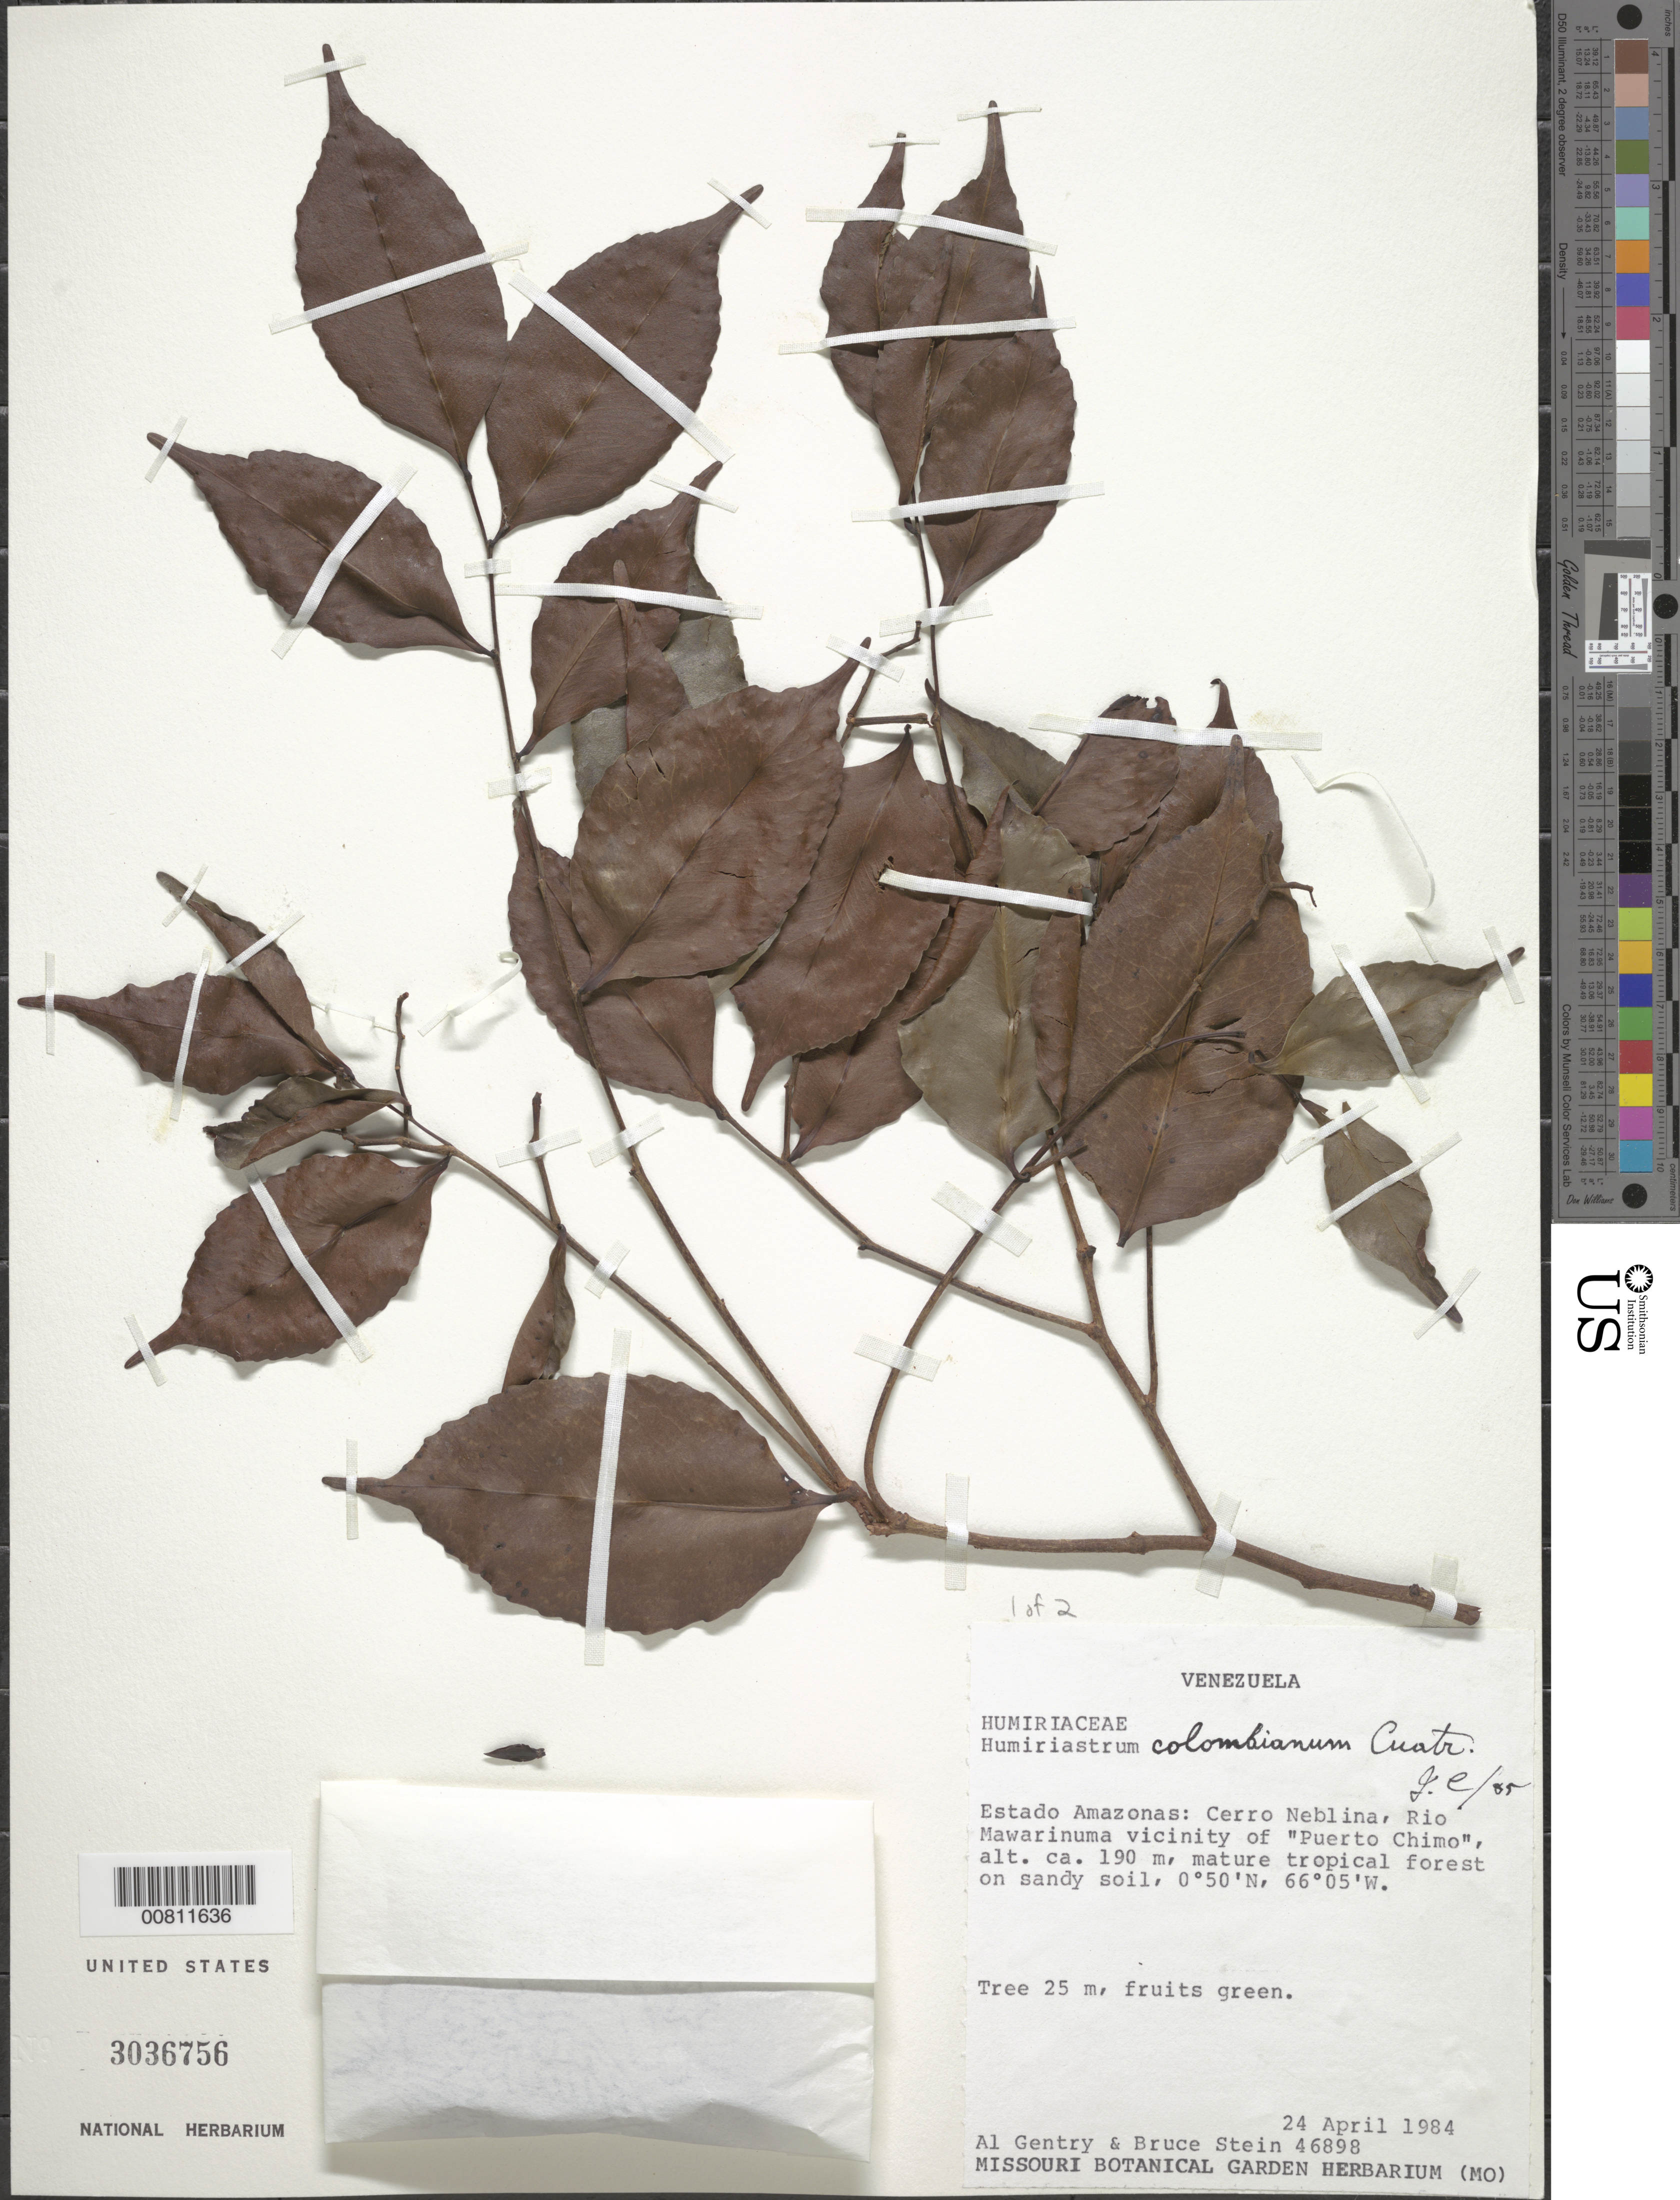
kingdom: Plantae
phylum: Tracheophyta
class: Magnoliopsida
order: Malpighiales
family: Humiriaceae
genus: Humiriastrum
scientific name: Humiriastrum colombianum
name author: (Cuatrec.) Cuatrec.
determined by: Cuatrecasas, J.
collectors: A. H. Gentry & B. Stein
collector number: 46898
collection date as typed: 24-Apr-84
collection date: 1984-04-24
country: Venezuela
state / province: Amazonas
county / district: Río Negro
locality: Cerro de La Neblina, Río Mawarinuma, vic. of "Puerto Chimo"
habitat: Mature tropical forest on sandy soil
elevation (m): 190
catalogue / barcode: US 3036756